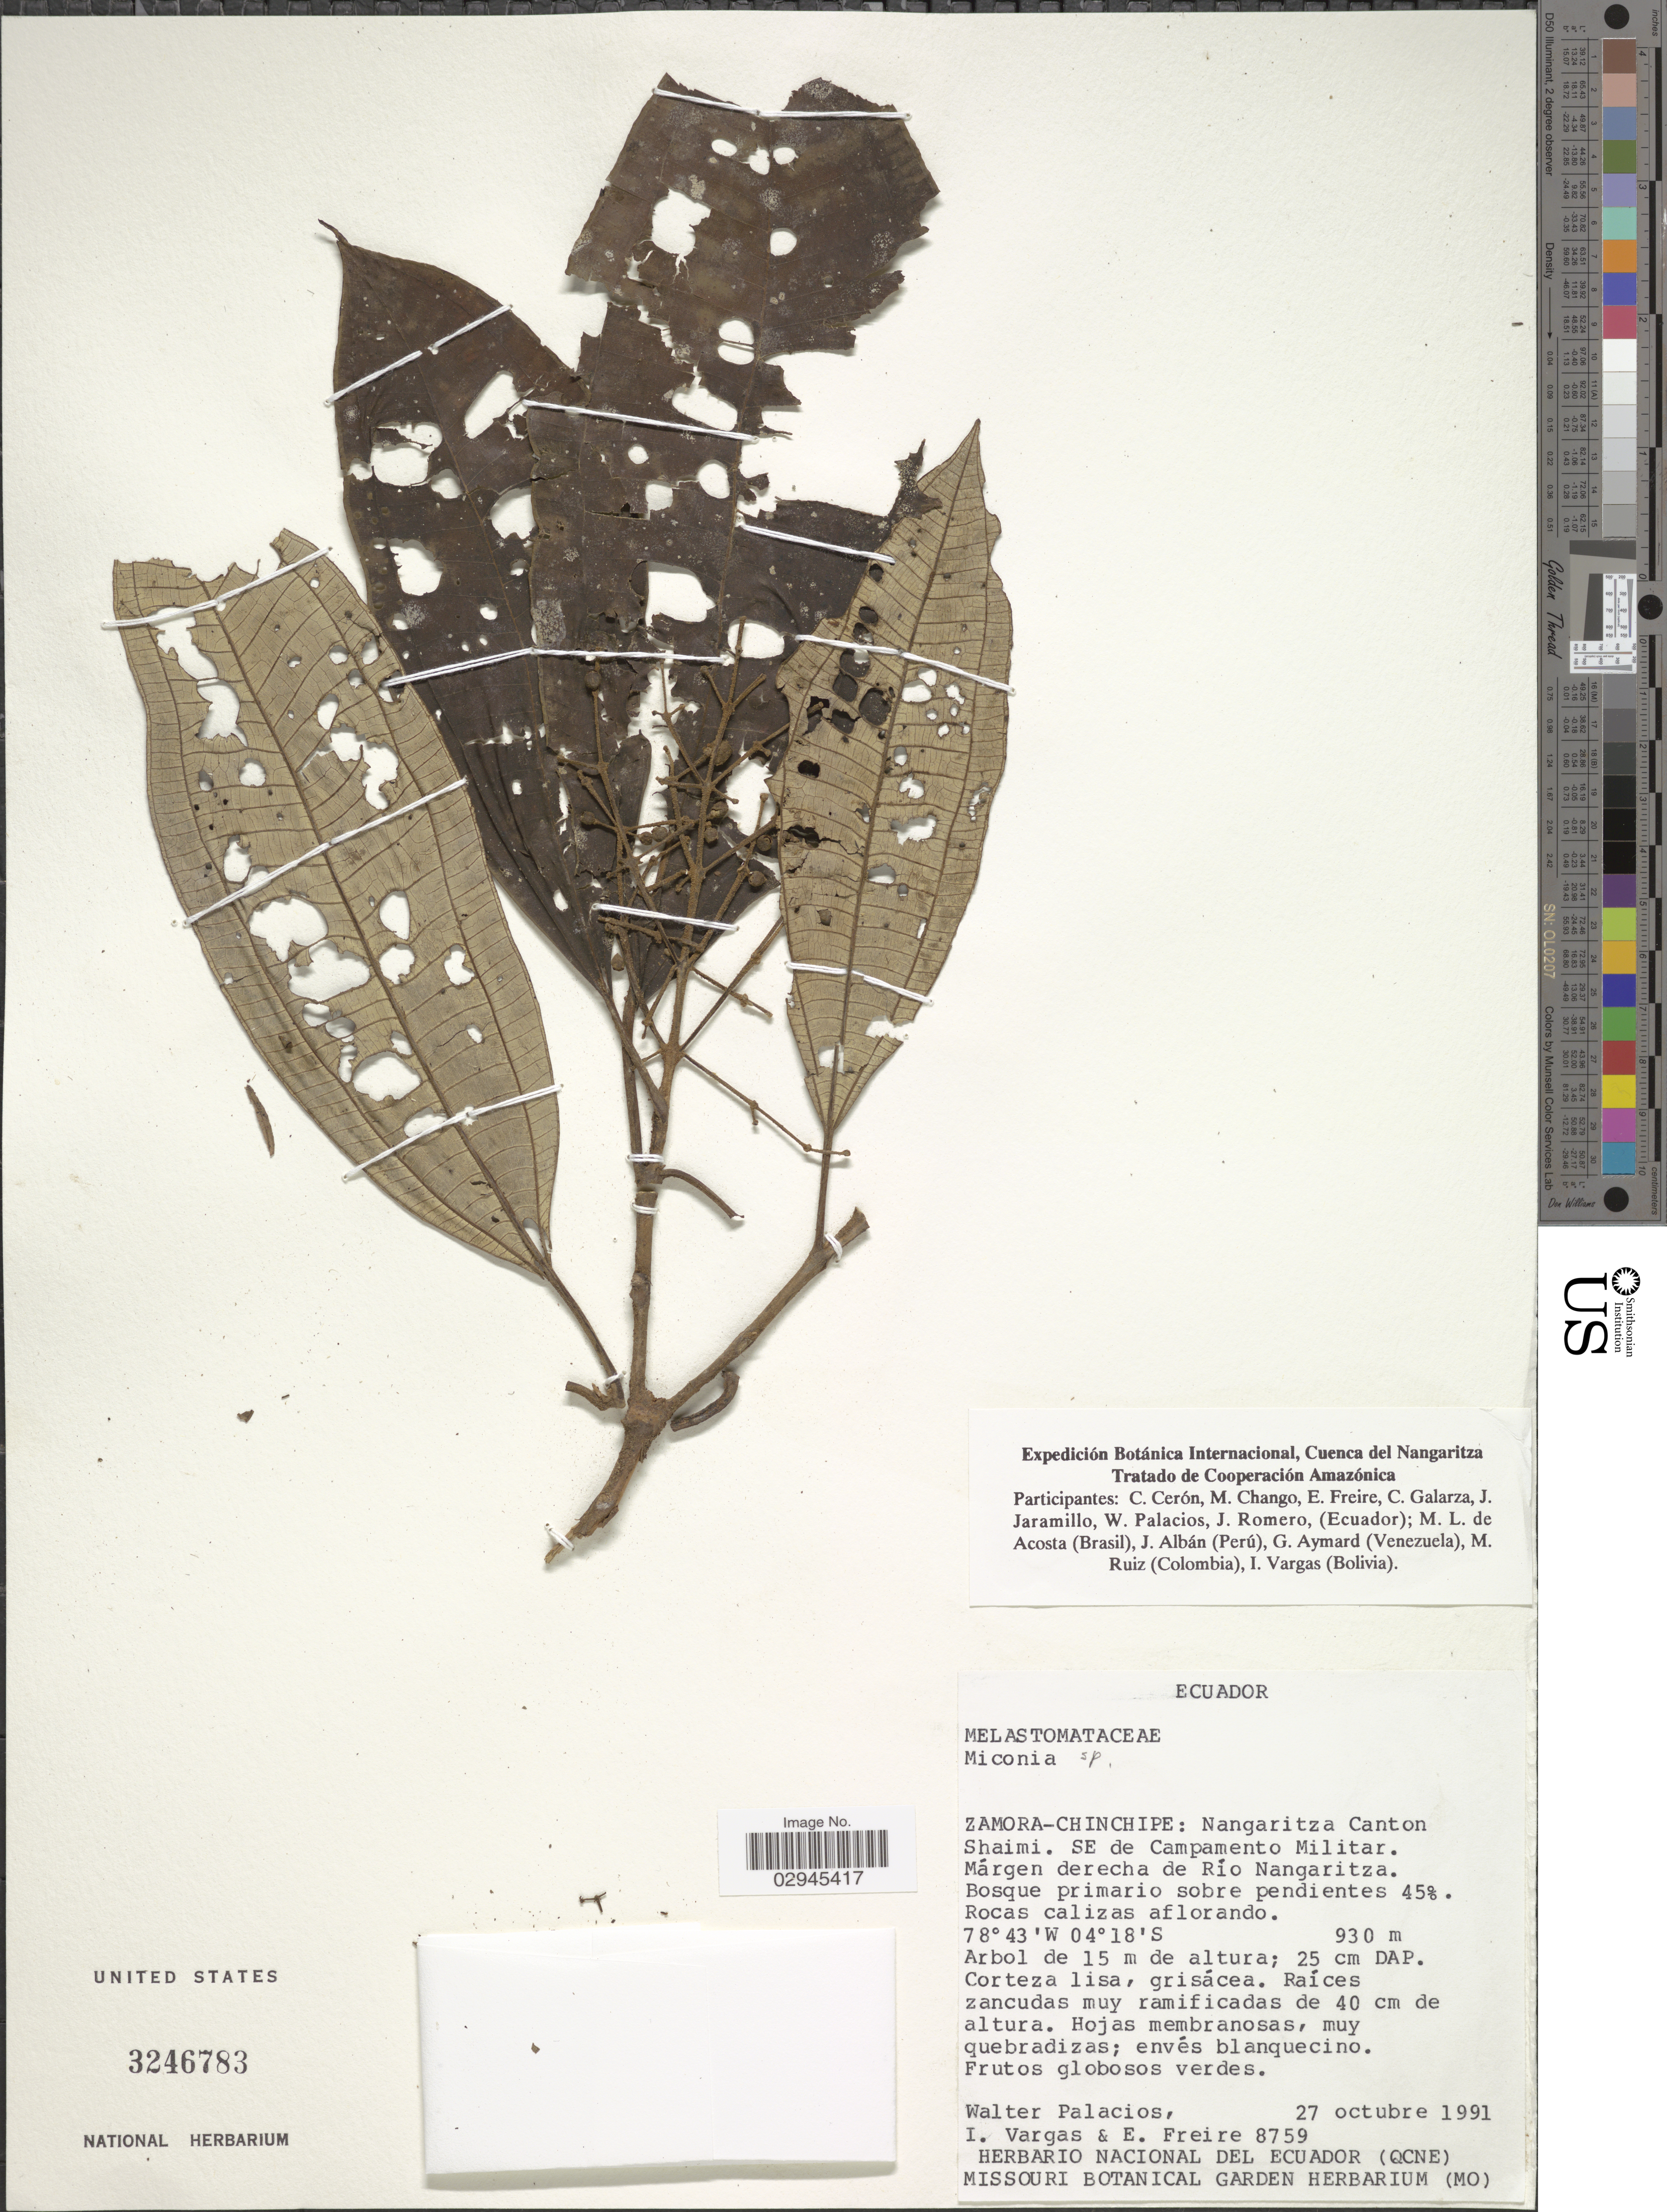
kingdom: Plantae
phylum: Tracheophyta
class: Magnoliopsida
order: Myrtales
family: Melastomataceae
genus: Miconia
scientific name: Miconia sp.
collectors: W. Palacios, I. Vargas & E. Freire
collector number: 8759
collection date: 1991-10-27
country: Ecuador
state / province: Zamora-Chinchipe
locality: Nangaritza Canton. Shaimi. SE de Campamento Militar. Márgen derecha del Río Nangaritza.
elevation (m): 930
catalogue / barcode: US 3246783